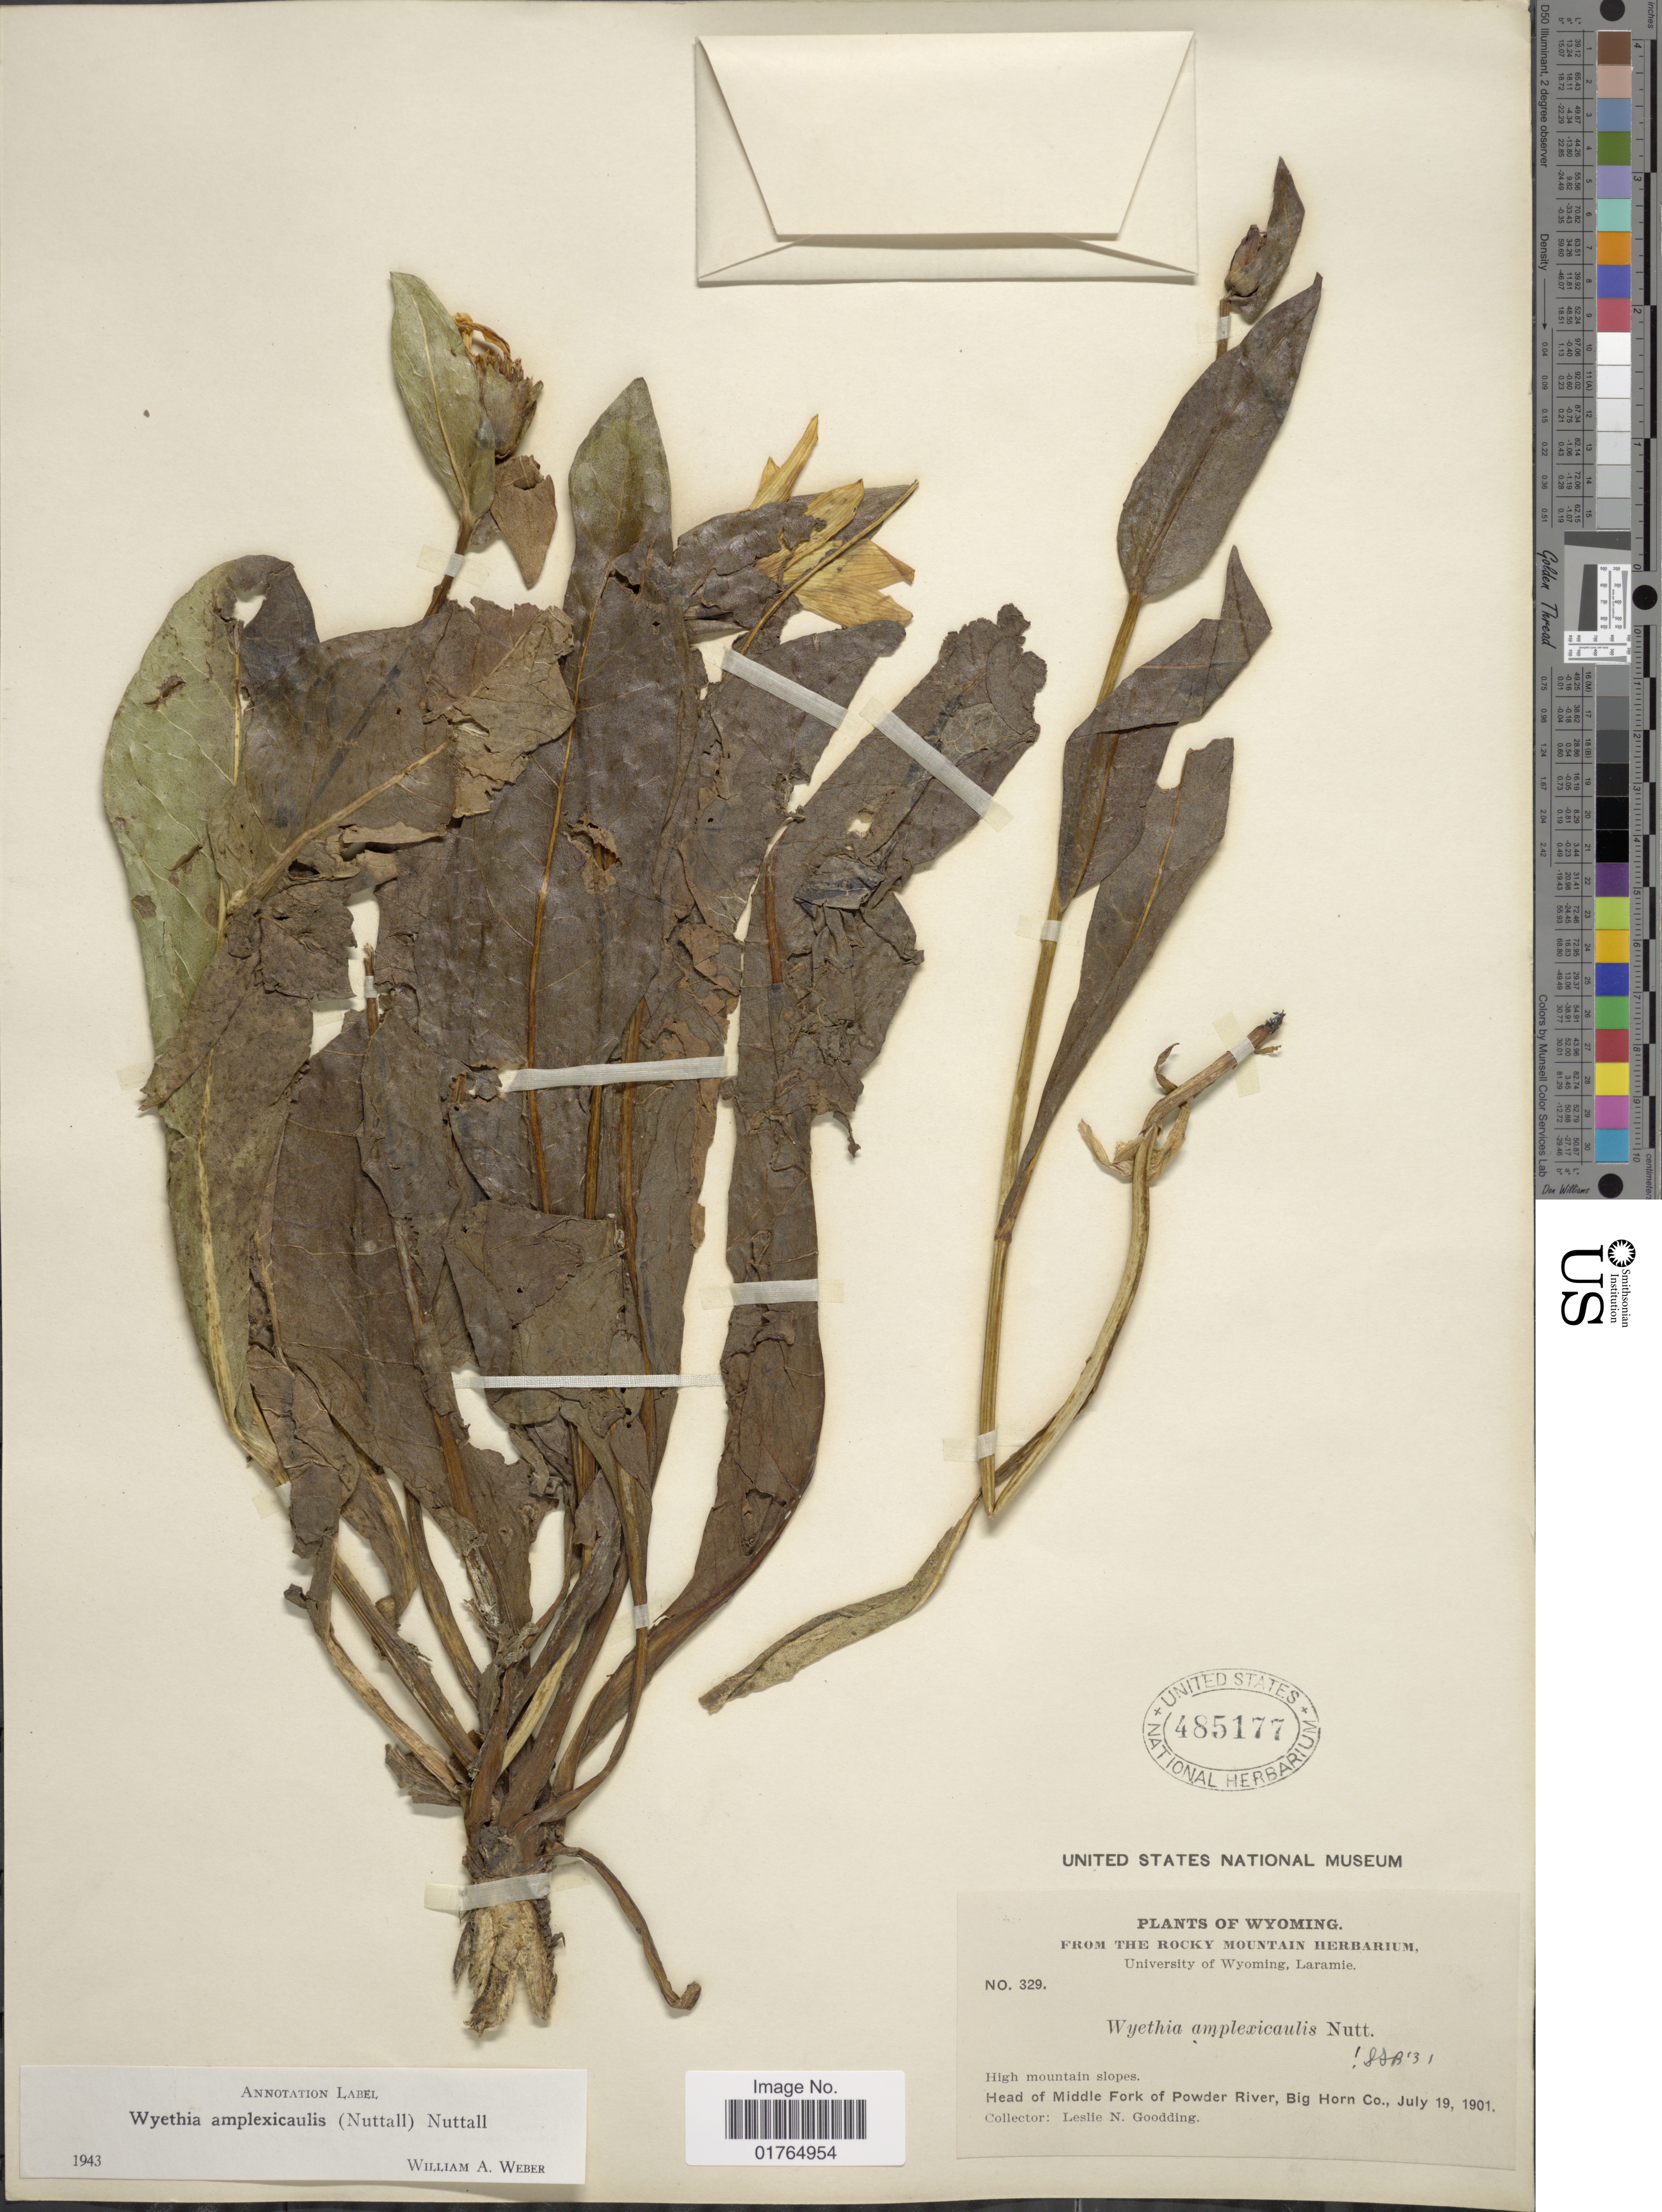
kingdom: Plantae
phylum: Tracheophyta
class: Magnoliopsida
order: Asterales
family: Asteraceae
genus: Wyethia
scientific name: Wyethia amplexicaulis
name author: Nutt.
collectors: L. N. Goodding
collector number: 329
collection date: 1901-07-19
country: United States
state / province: Wyoming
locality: Head of Middle Fork of Powder River, Big Horn Co.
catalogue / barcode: US 485177